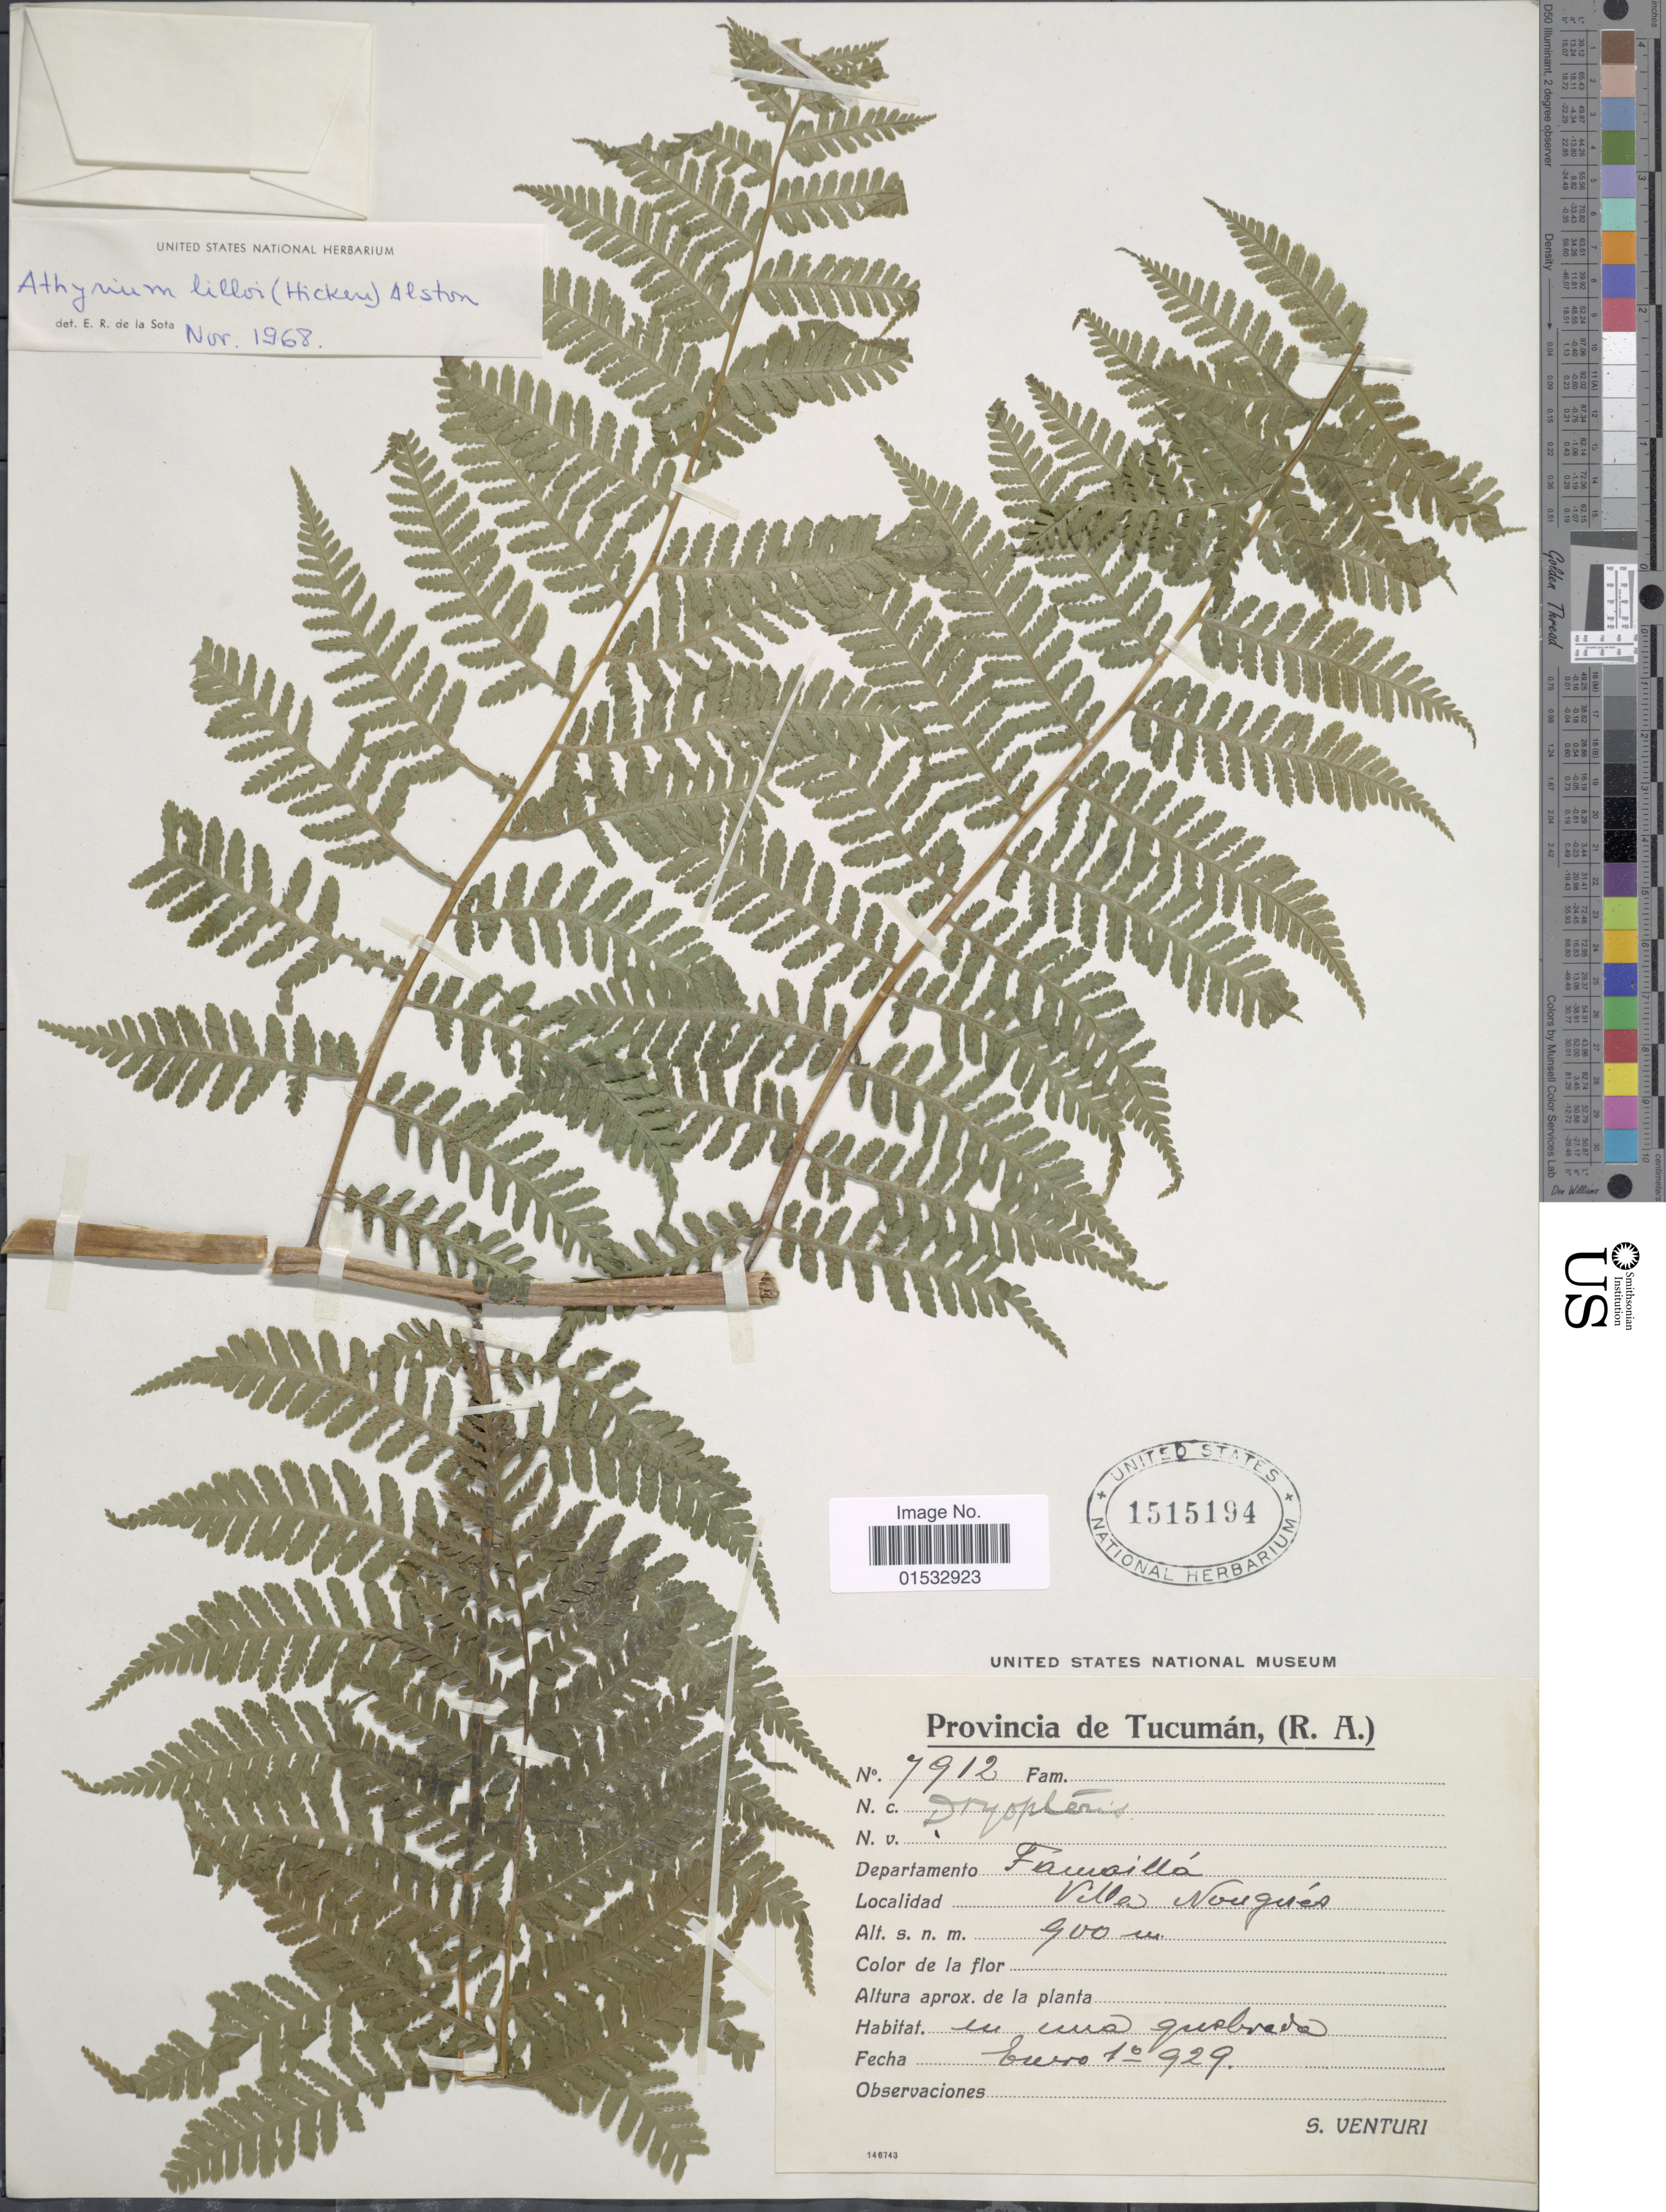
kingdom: Plantae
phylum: Tracheophyta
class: Polypodiopsida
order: Polypodiales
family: Athyriaceae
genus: Diplazium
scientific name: Diplazium lilloi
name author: (Hicken) R.M. Tryon & A.F. Tryon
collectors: S. Venturi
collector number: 7912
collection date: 1929-01-10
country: Argentina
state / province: Tucuman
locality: Tucumán, (R. A.), Villa Nourgues. Departamento Famailla.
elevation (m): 900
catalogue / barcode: US 1515194